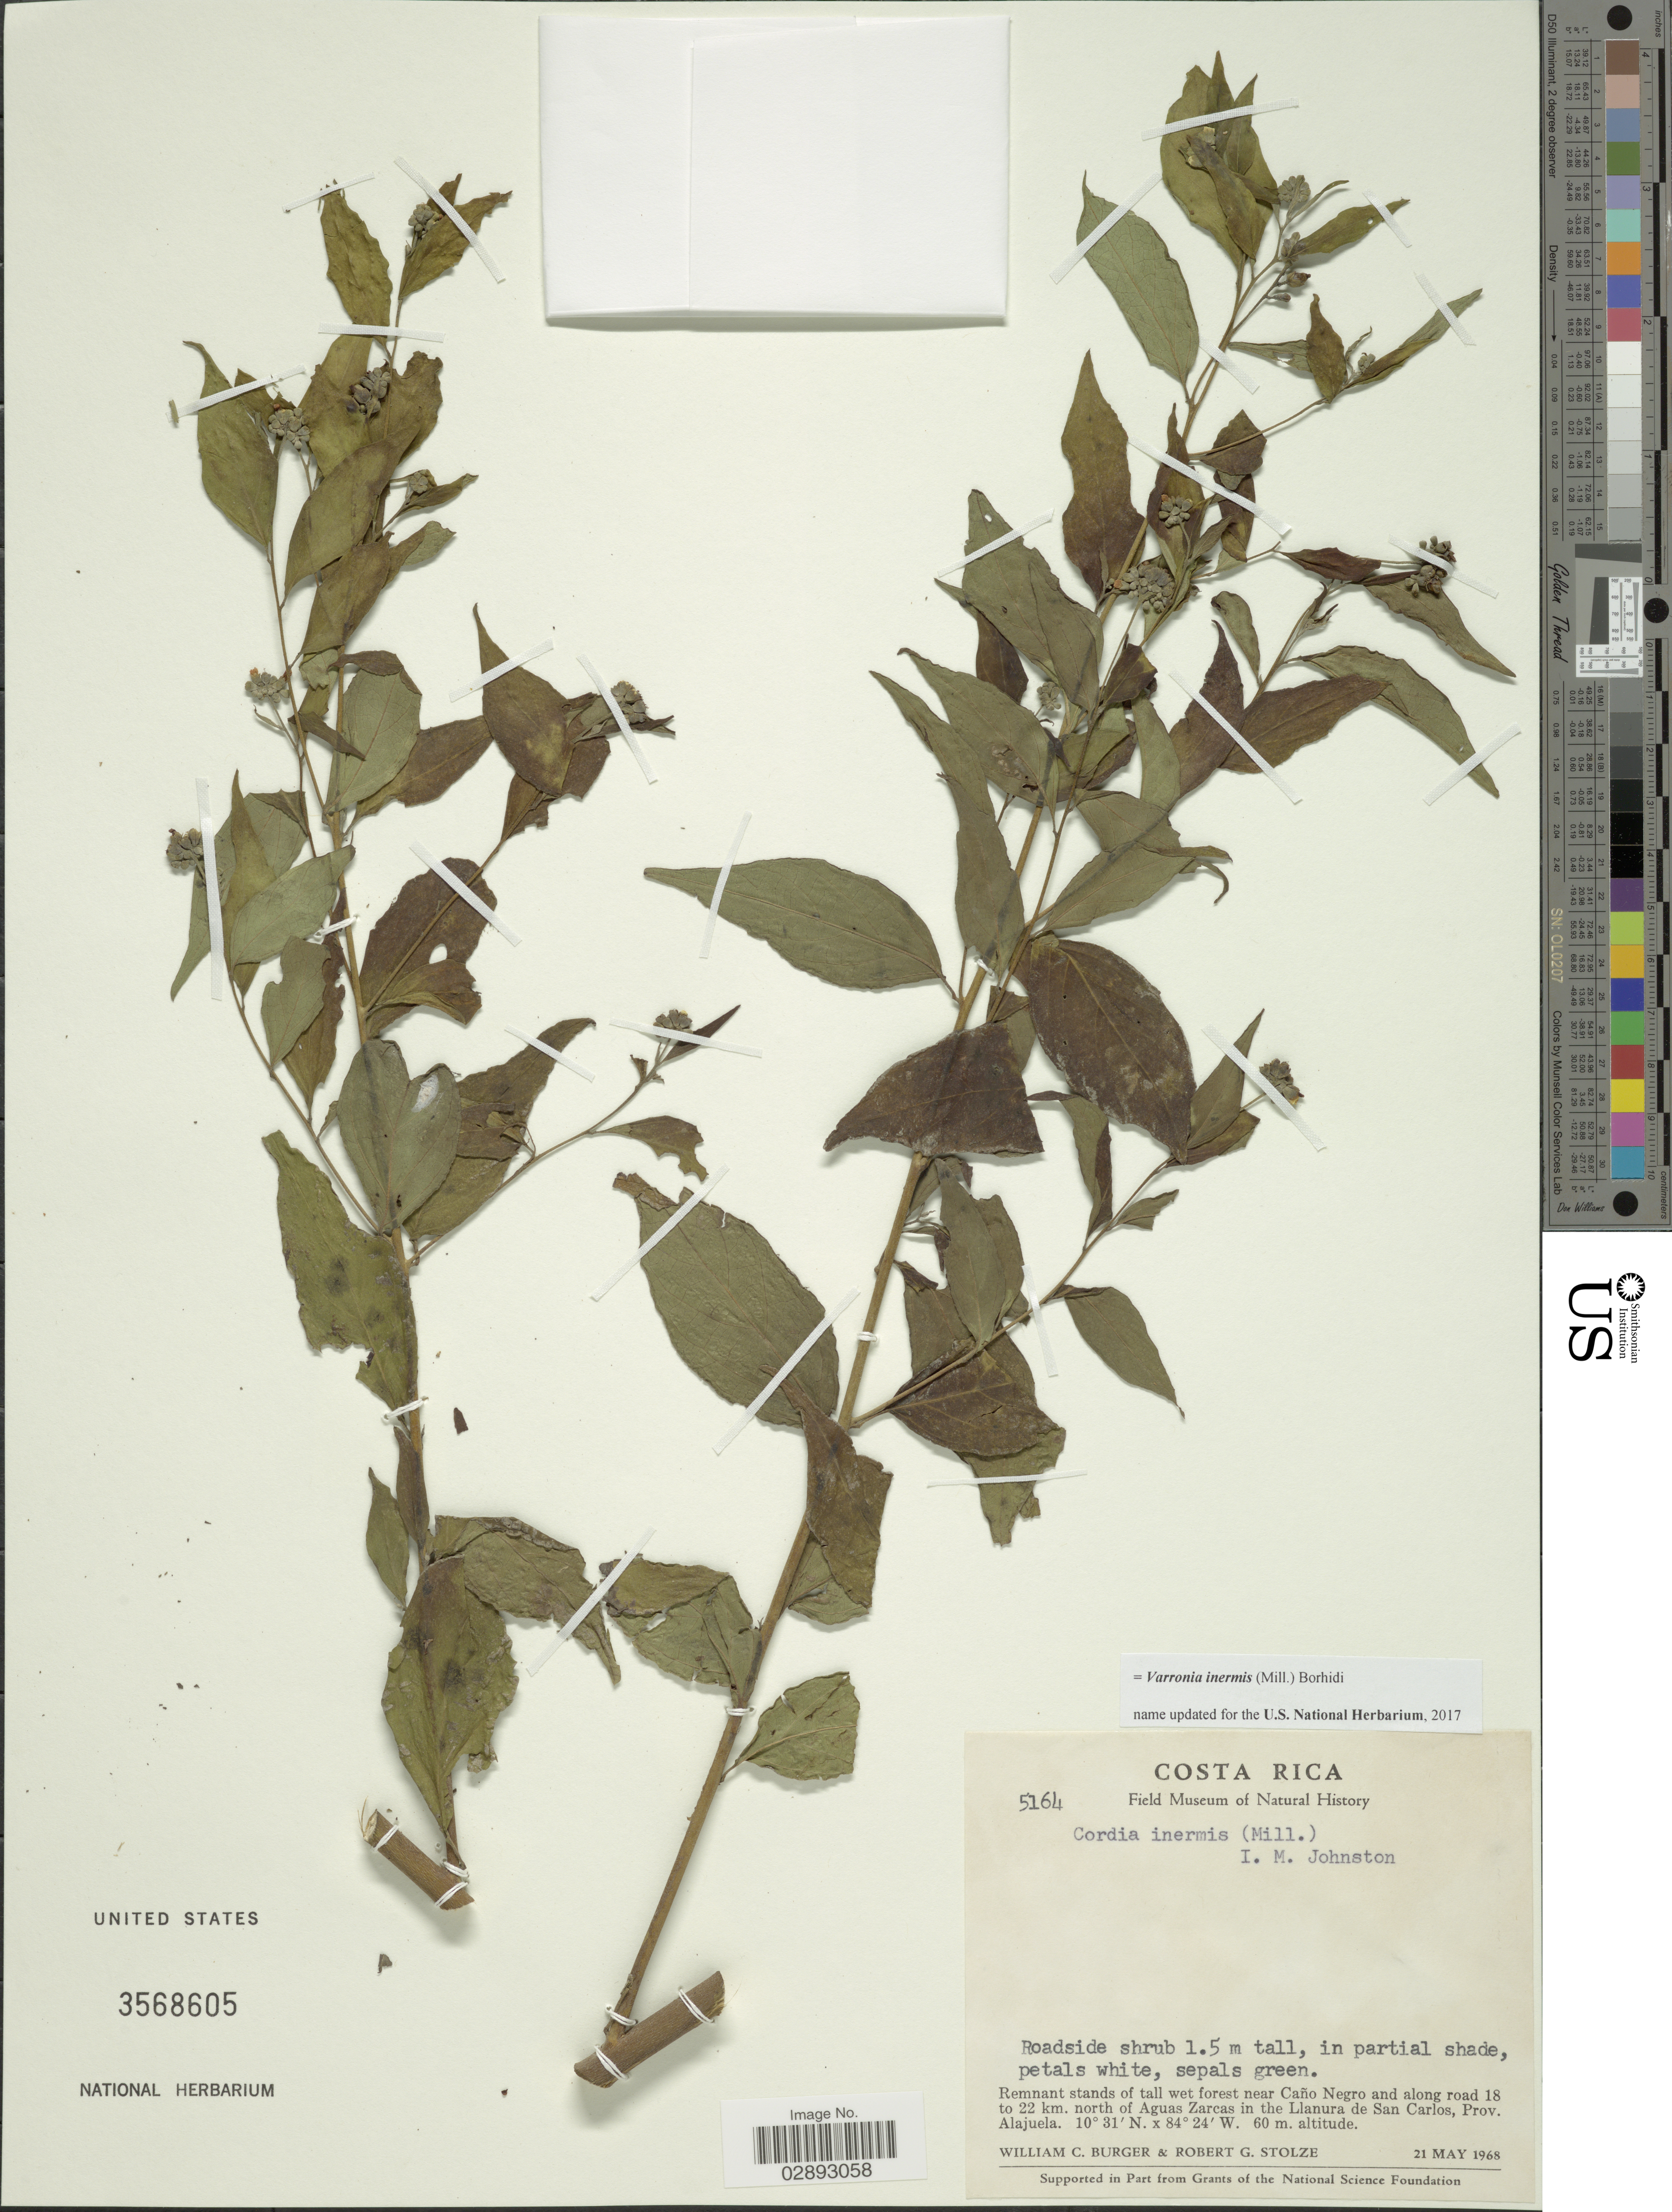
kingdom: Plantae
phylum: Tracheophyta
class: Magnoliopsida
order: Boraginales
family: Cordiaceae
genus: Varronia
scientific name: Varronia inermis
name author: (Mill.) Borhidi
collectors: W. Burger & R. G. Stolze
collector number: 5164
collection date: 1968-05-21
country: Costa Rica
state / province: Alajuela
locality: Remnant stands of tall wet forest near Caño Negro and along road 18 to 22 km. north of Aguas Zarcas in the Llanura de San Carlos, Prov. Alajuela.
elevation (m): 60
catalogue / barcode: US 3568605